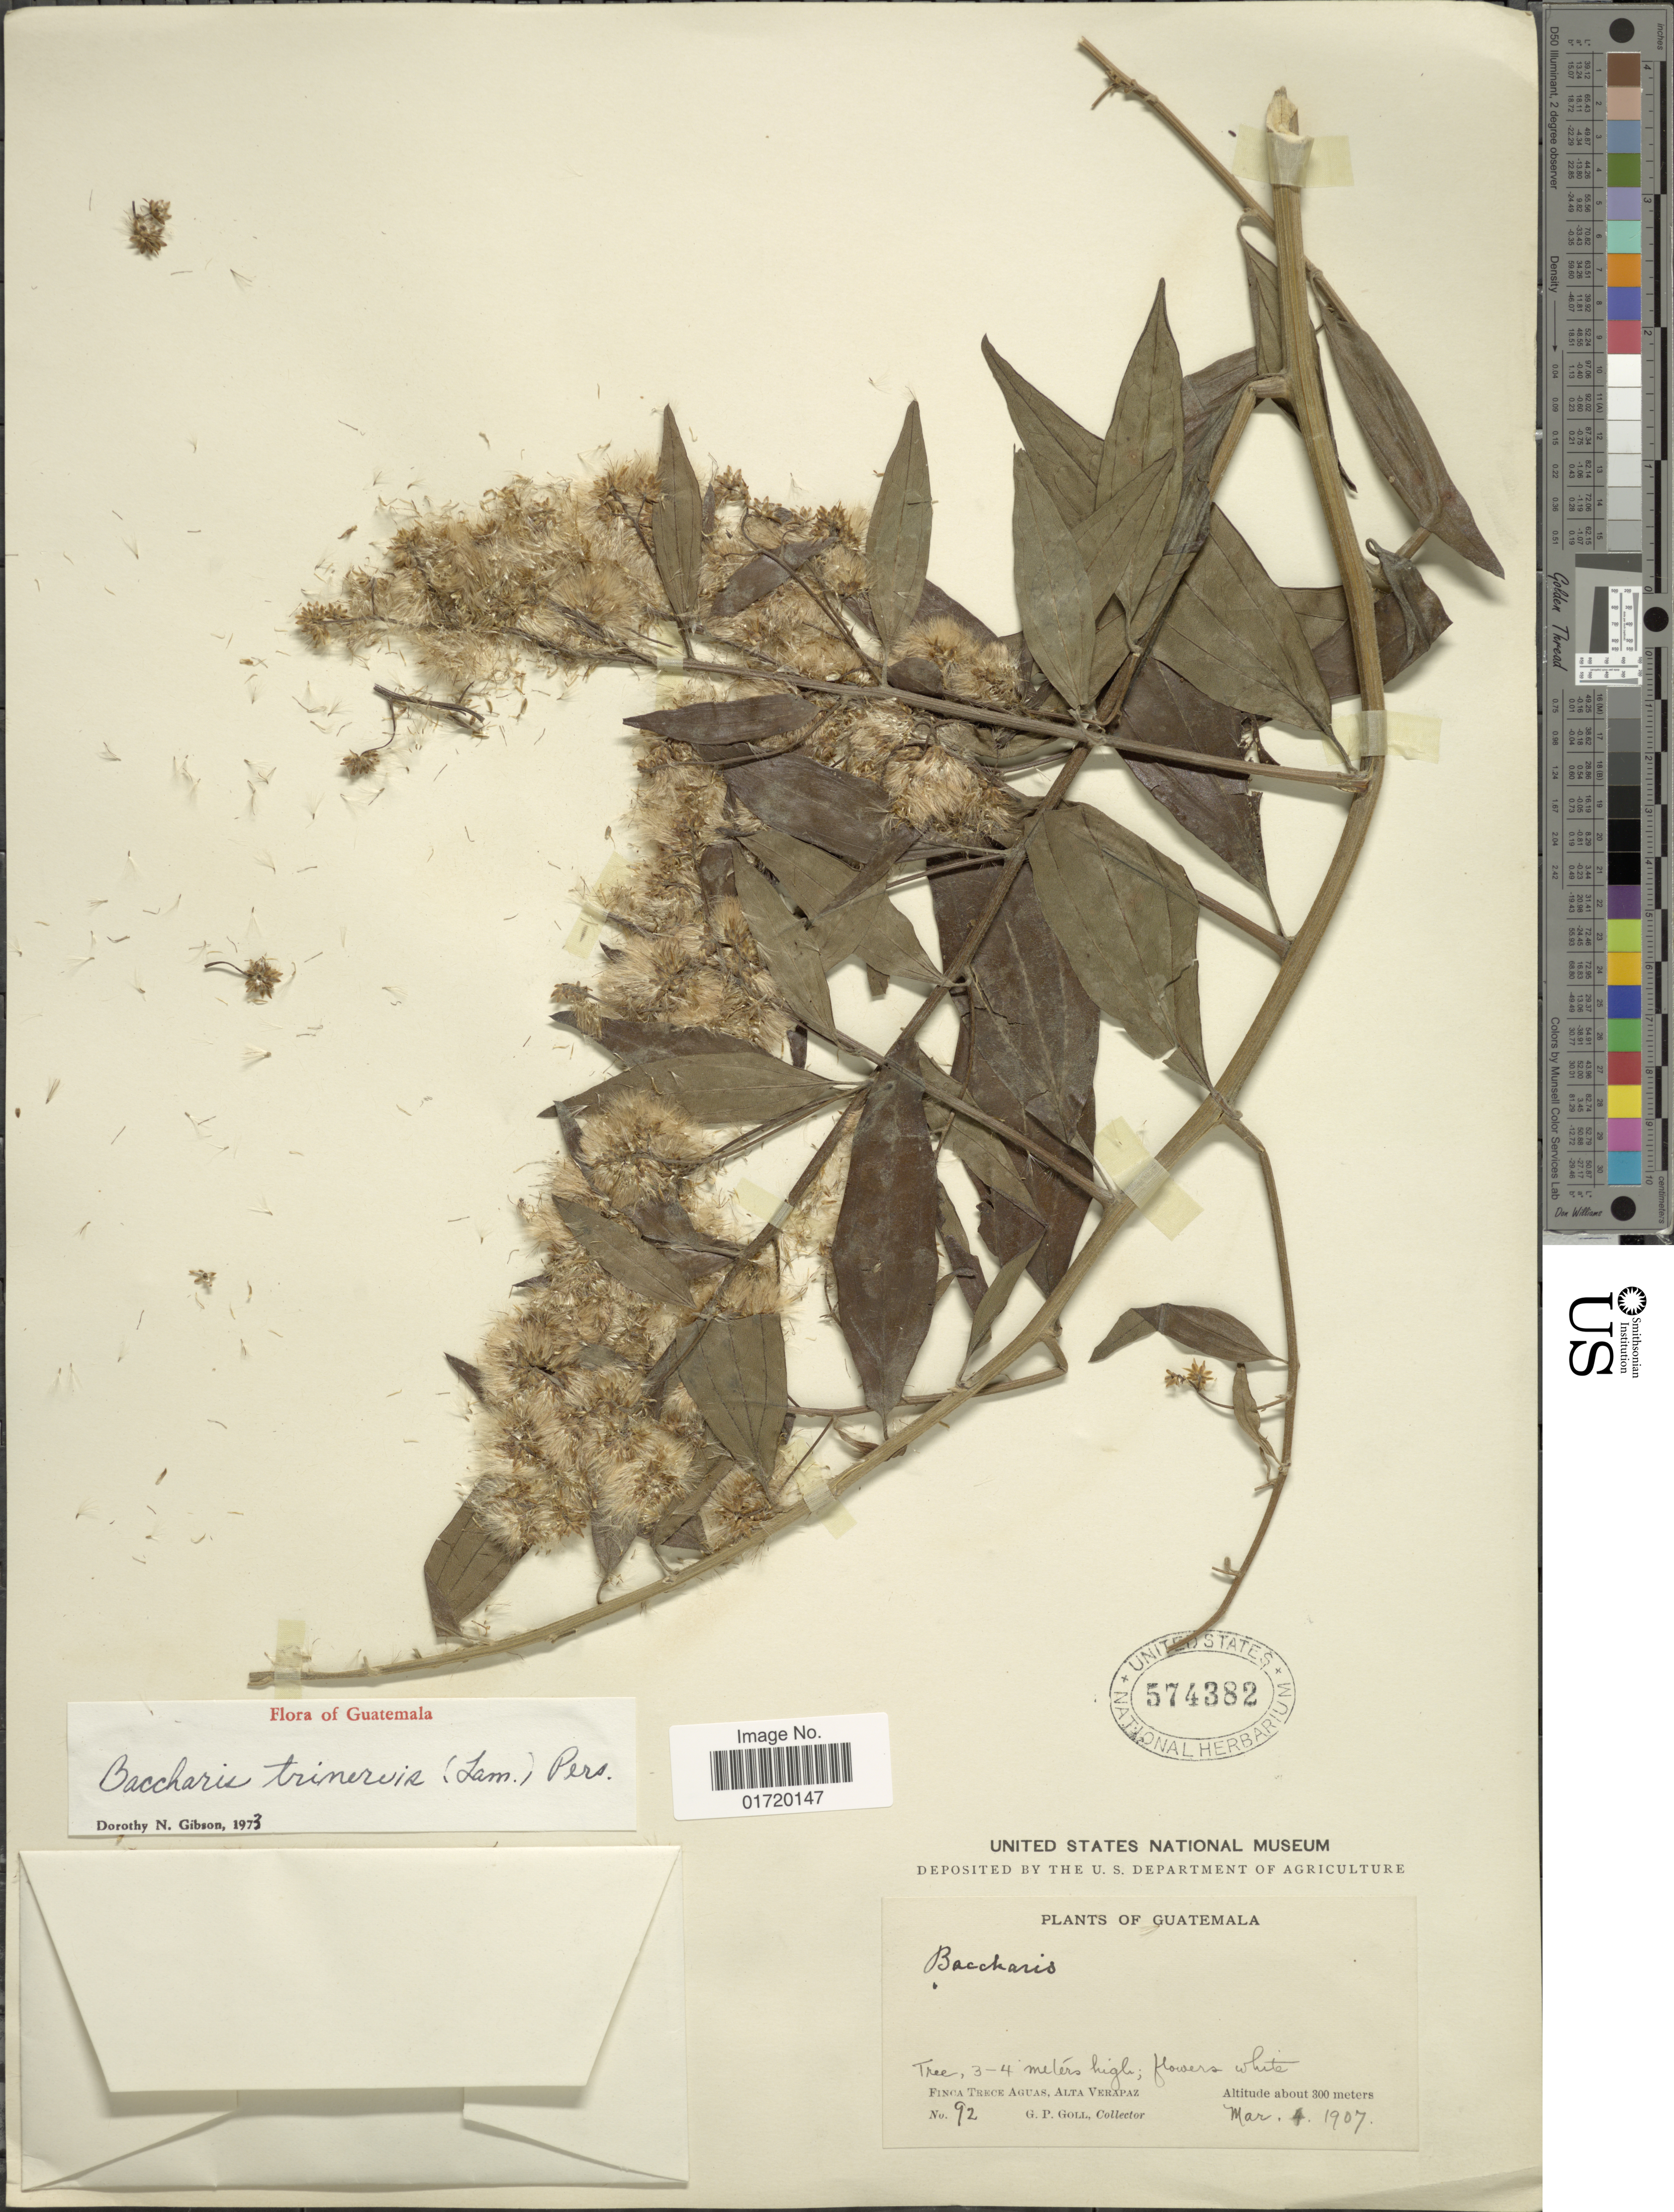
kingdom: Plantae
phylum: Tracheophyta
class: Magnoliopsida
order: Asterales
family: Asteraceae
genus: Baccharis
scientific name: Baccharis trinervis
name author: (Lam.) Pers.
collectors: G. P. Goll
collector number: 92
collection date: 1907-03-04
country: Guatemala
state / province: Alta Verapaz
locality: Finca Trece Aguas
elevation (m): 300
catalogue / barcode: US 574382